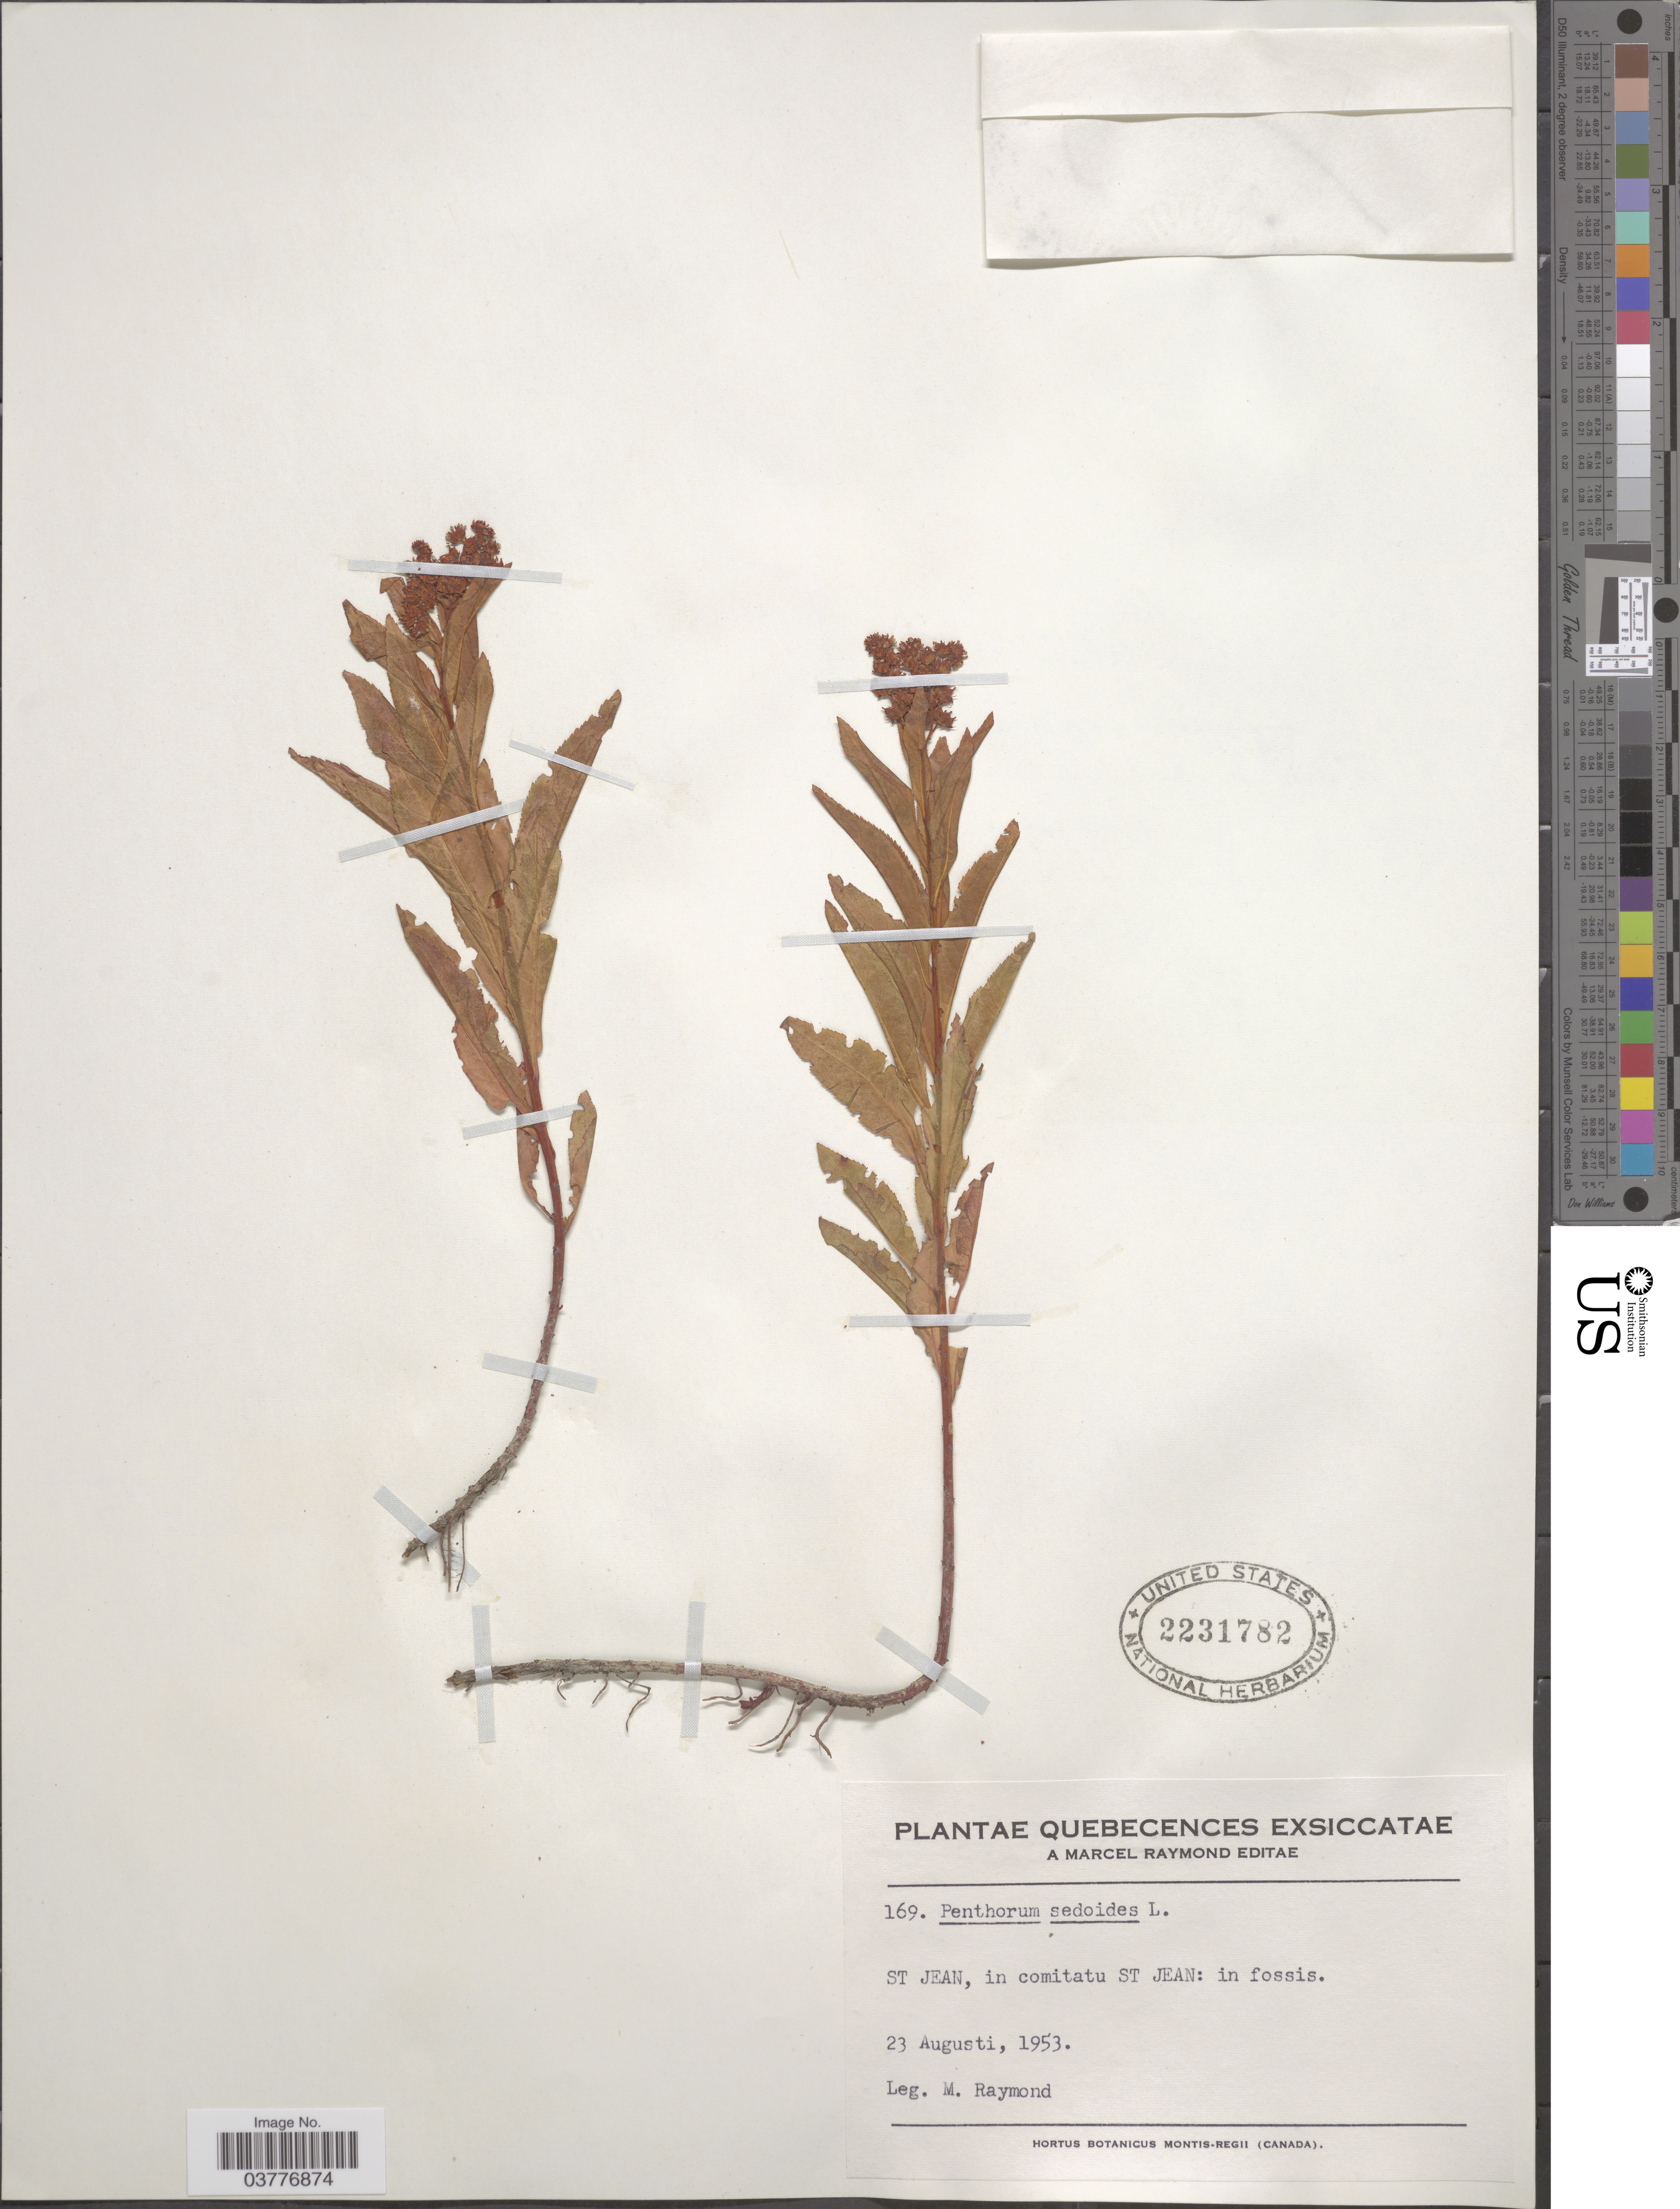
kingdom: Plantae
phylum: Tracheophyta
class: Magnoliopsida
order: Saxifragales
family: Penthoraceae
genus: Penthorum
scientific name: Penthorum sedoides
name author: L.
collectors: M. Raymond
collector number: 169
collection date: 1953-08-23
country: Canada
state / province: Quebec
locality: St Jean, in comitatu St Jean: in fossis.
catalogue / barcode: US 2231782